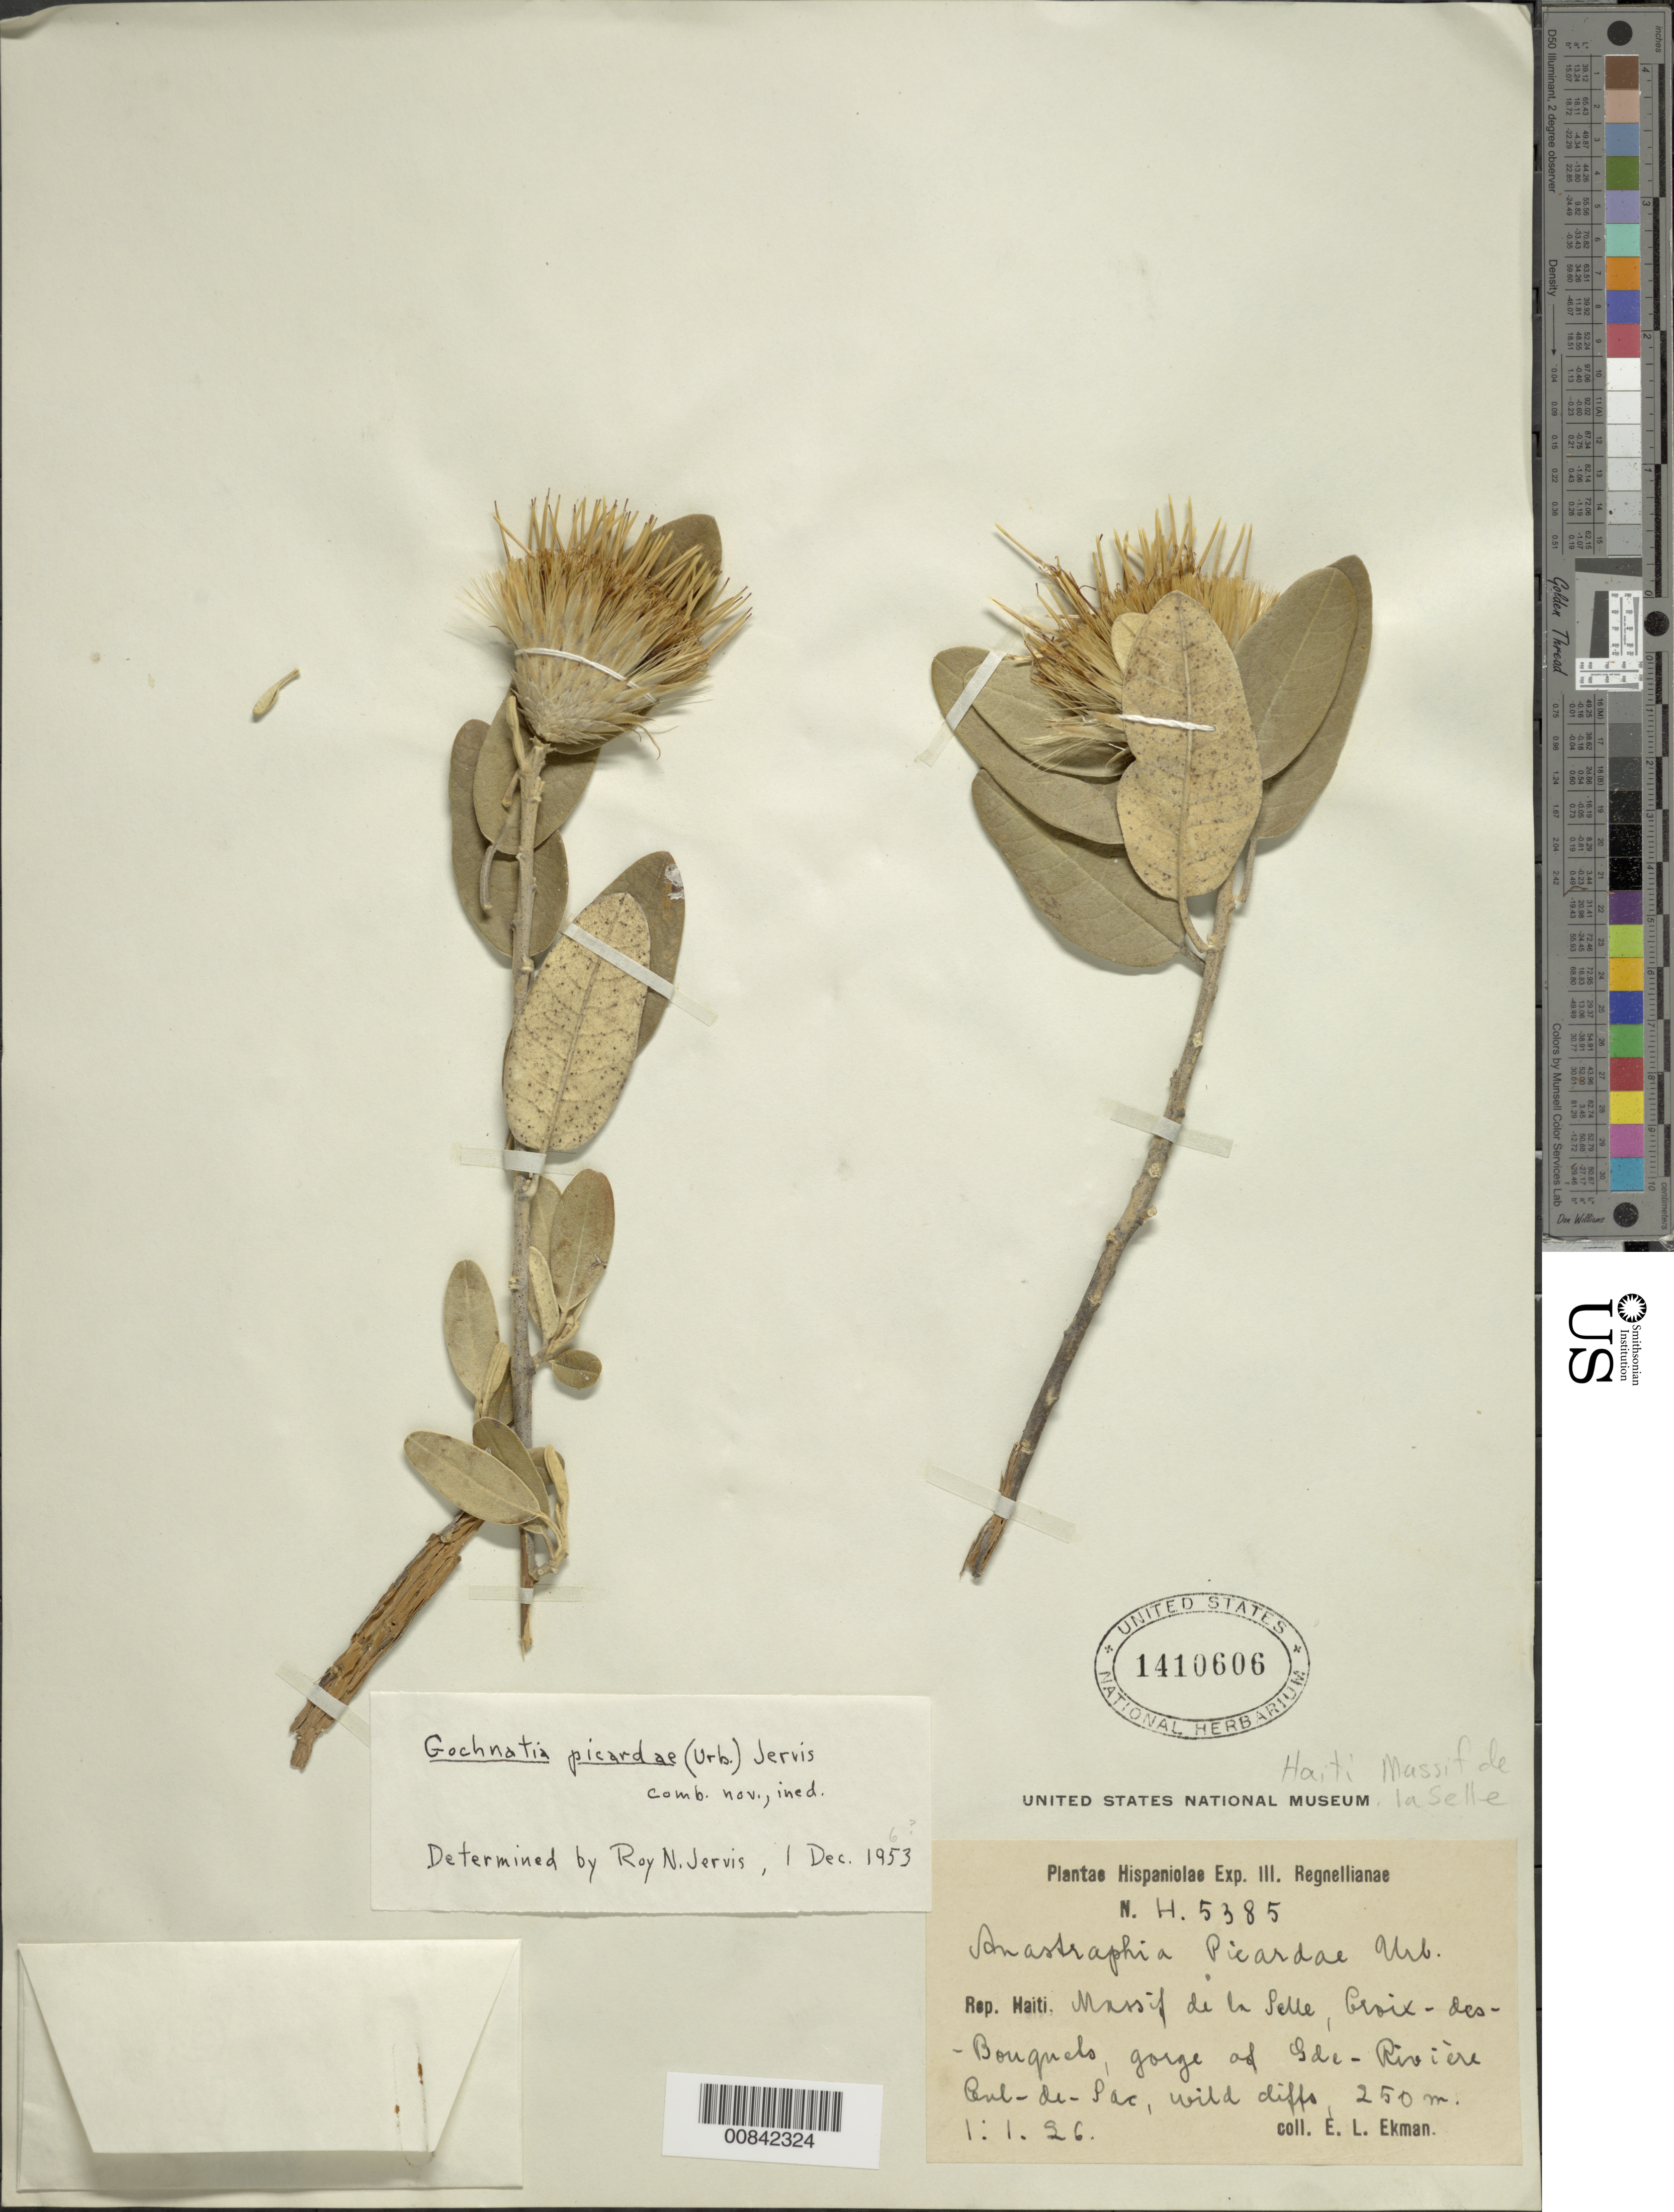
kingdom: Plantae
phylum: Tracheophyta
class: Magnoliopsida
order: Asterales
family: Asteraceae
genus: Anastraphia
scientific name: Anastraphia picardae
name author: Urb.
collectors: E. L. Ekman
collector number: H 5385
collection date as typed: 01 Jan 1926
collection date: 1926-01-01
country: Haiti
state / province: Ouest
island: Hispaniola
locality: Massif de la Selle, Croix-des-Bouquets, gorge at Gde-Rivière Cul-de-Sac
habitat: Cliffs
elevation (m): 250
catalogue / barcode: US 1410606